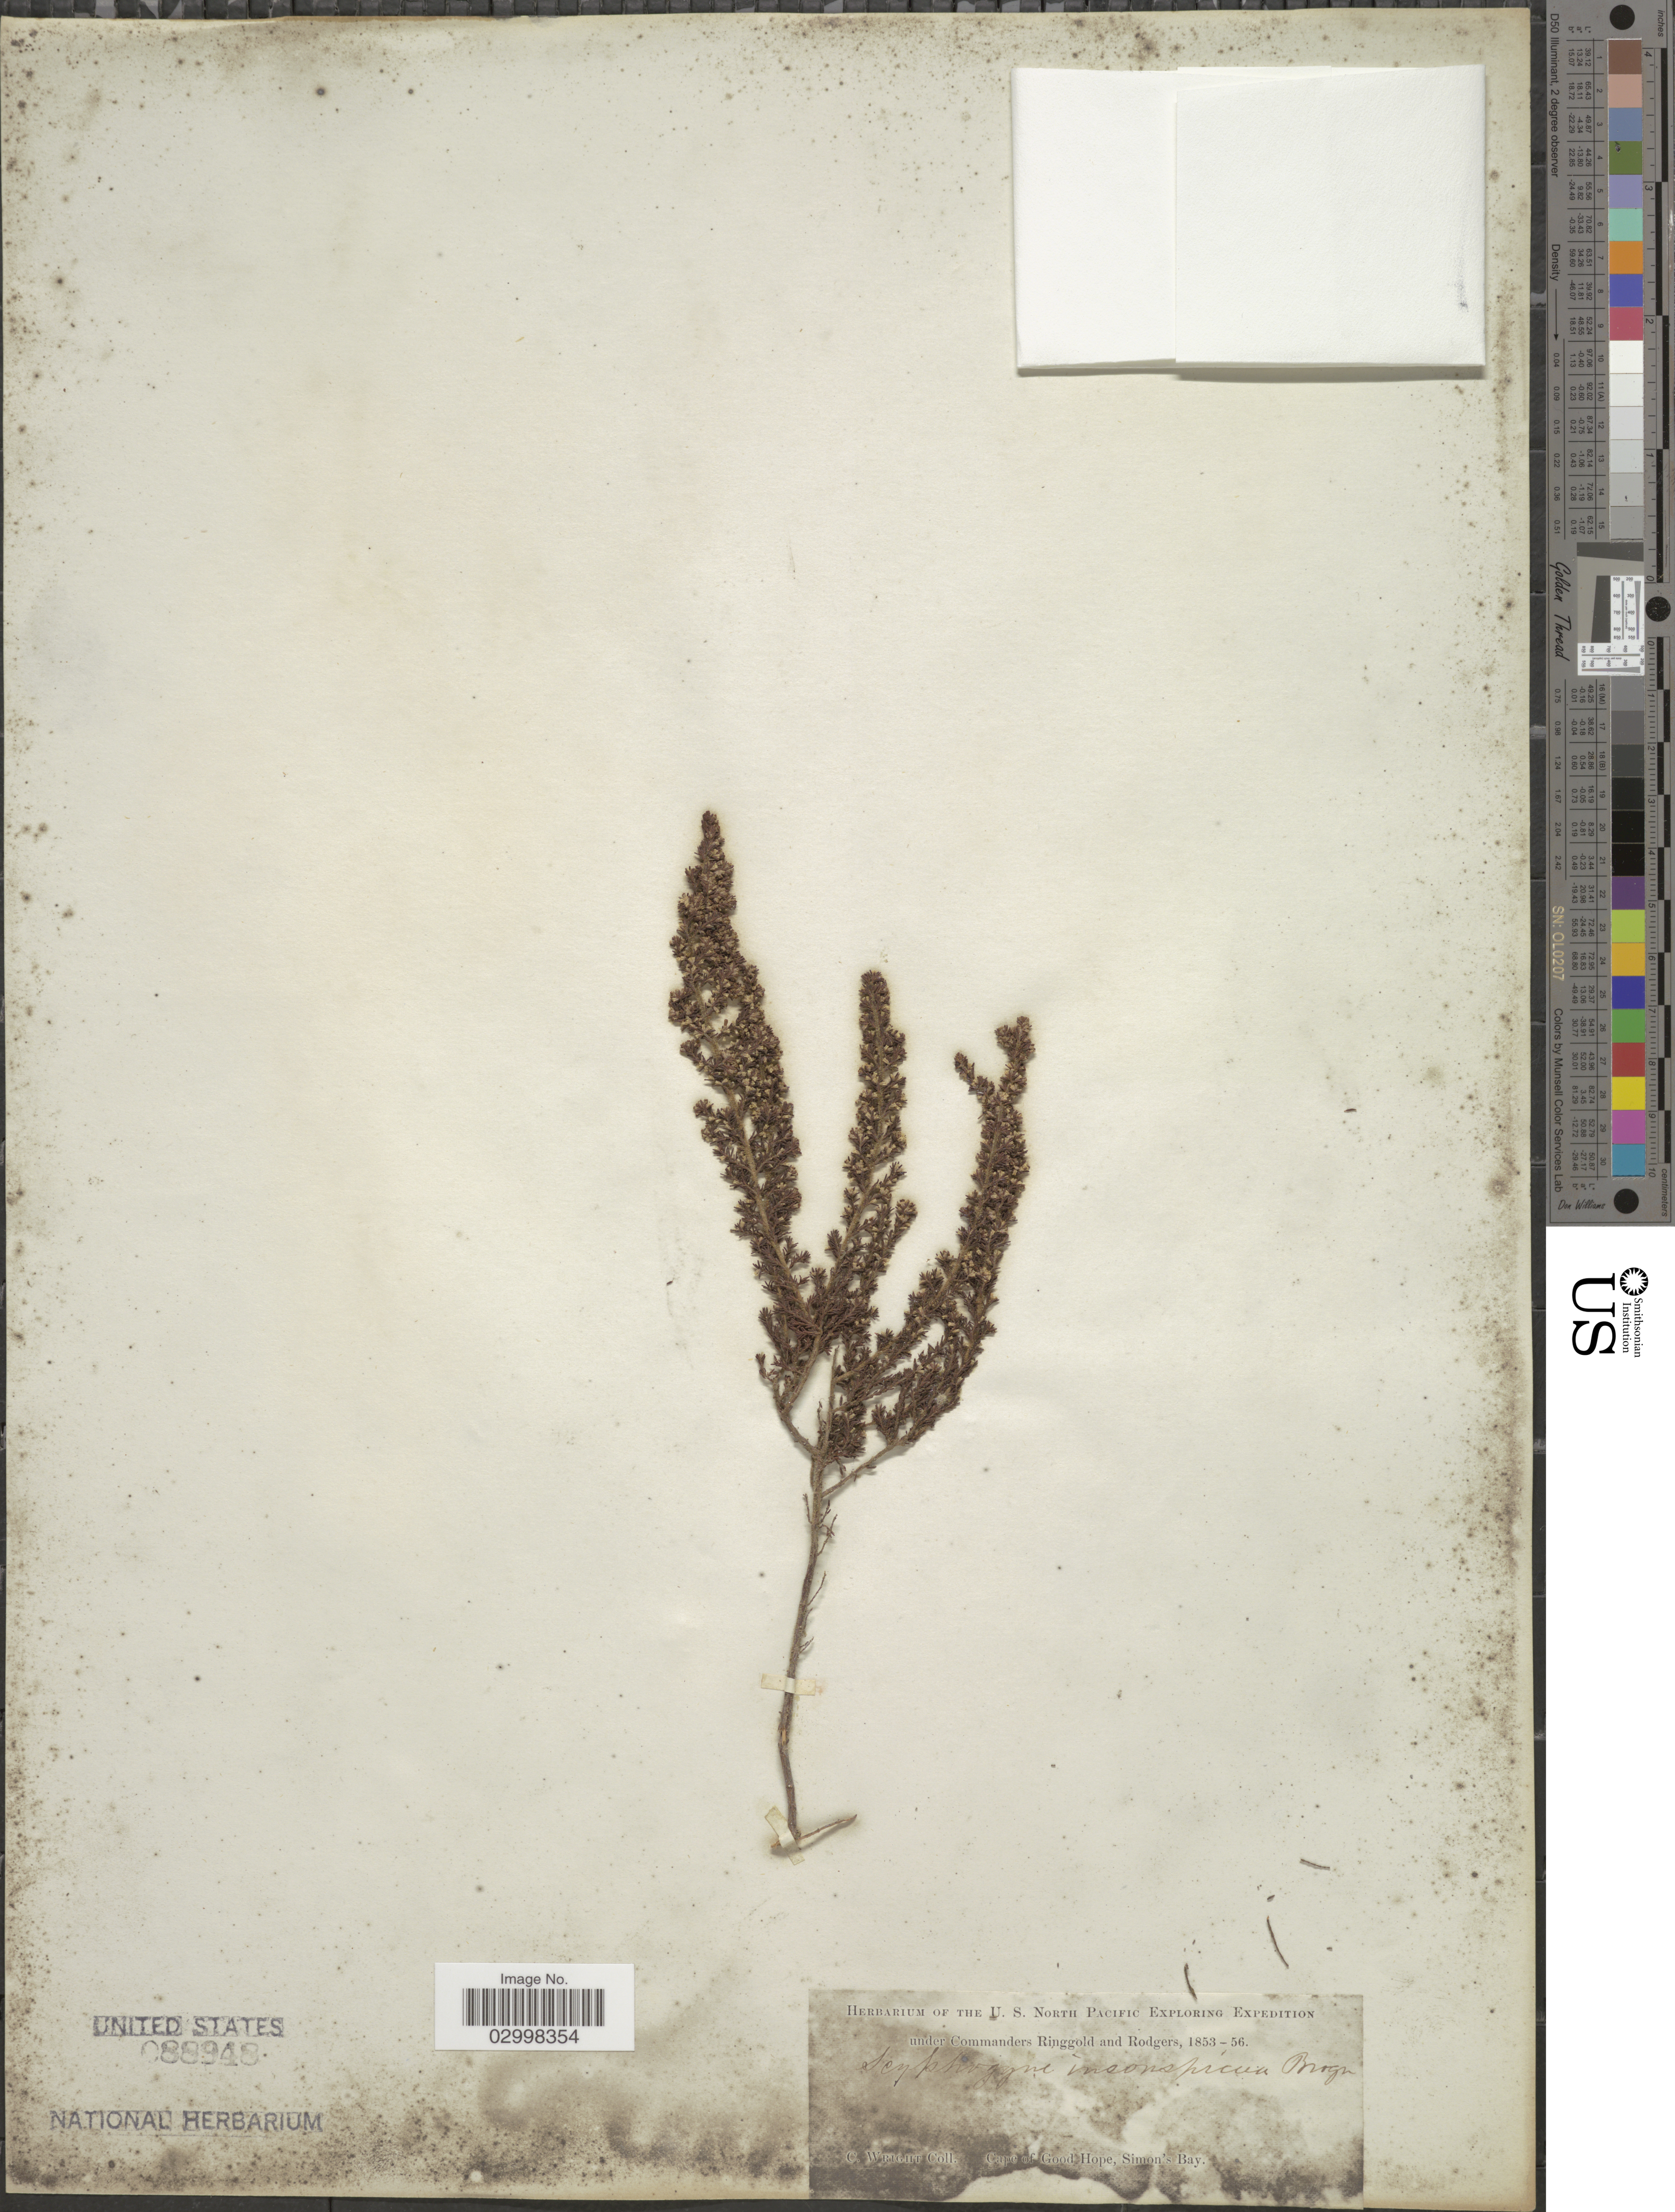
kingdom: Plantae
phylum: Tracheophyta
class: Magnoliopsida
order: Ericales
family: Ericaceae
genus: Erica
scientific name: Erica inconspicua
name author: Bartl.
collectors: C. Wright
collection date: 1853/1856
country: South Africa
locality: Cape of Good Hope, Simon's Bay.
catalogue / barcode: US 88948